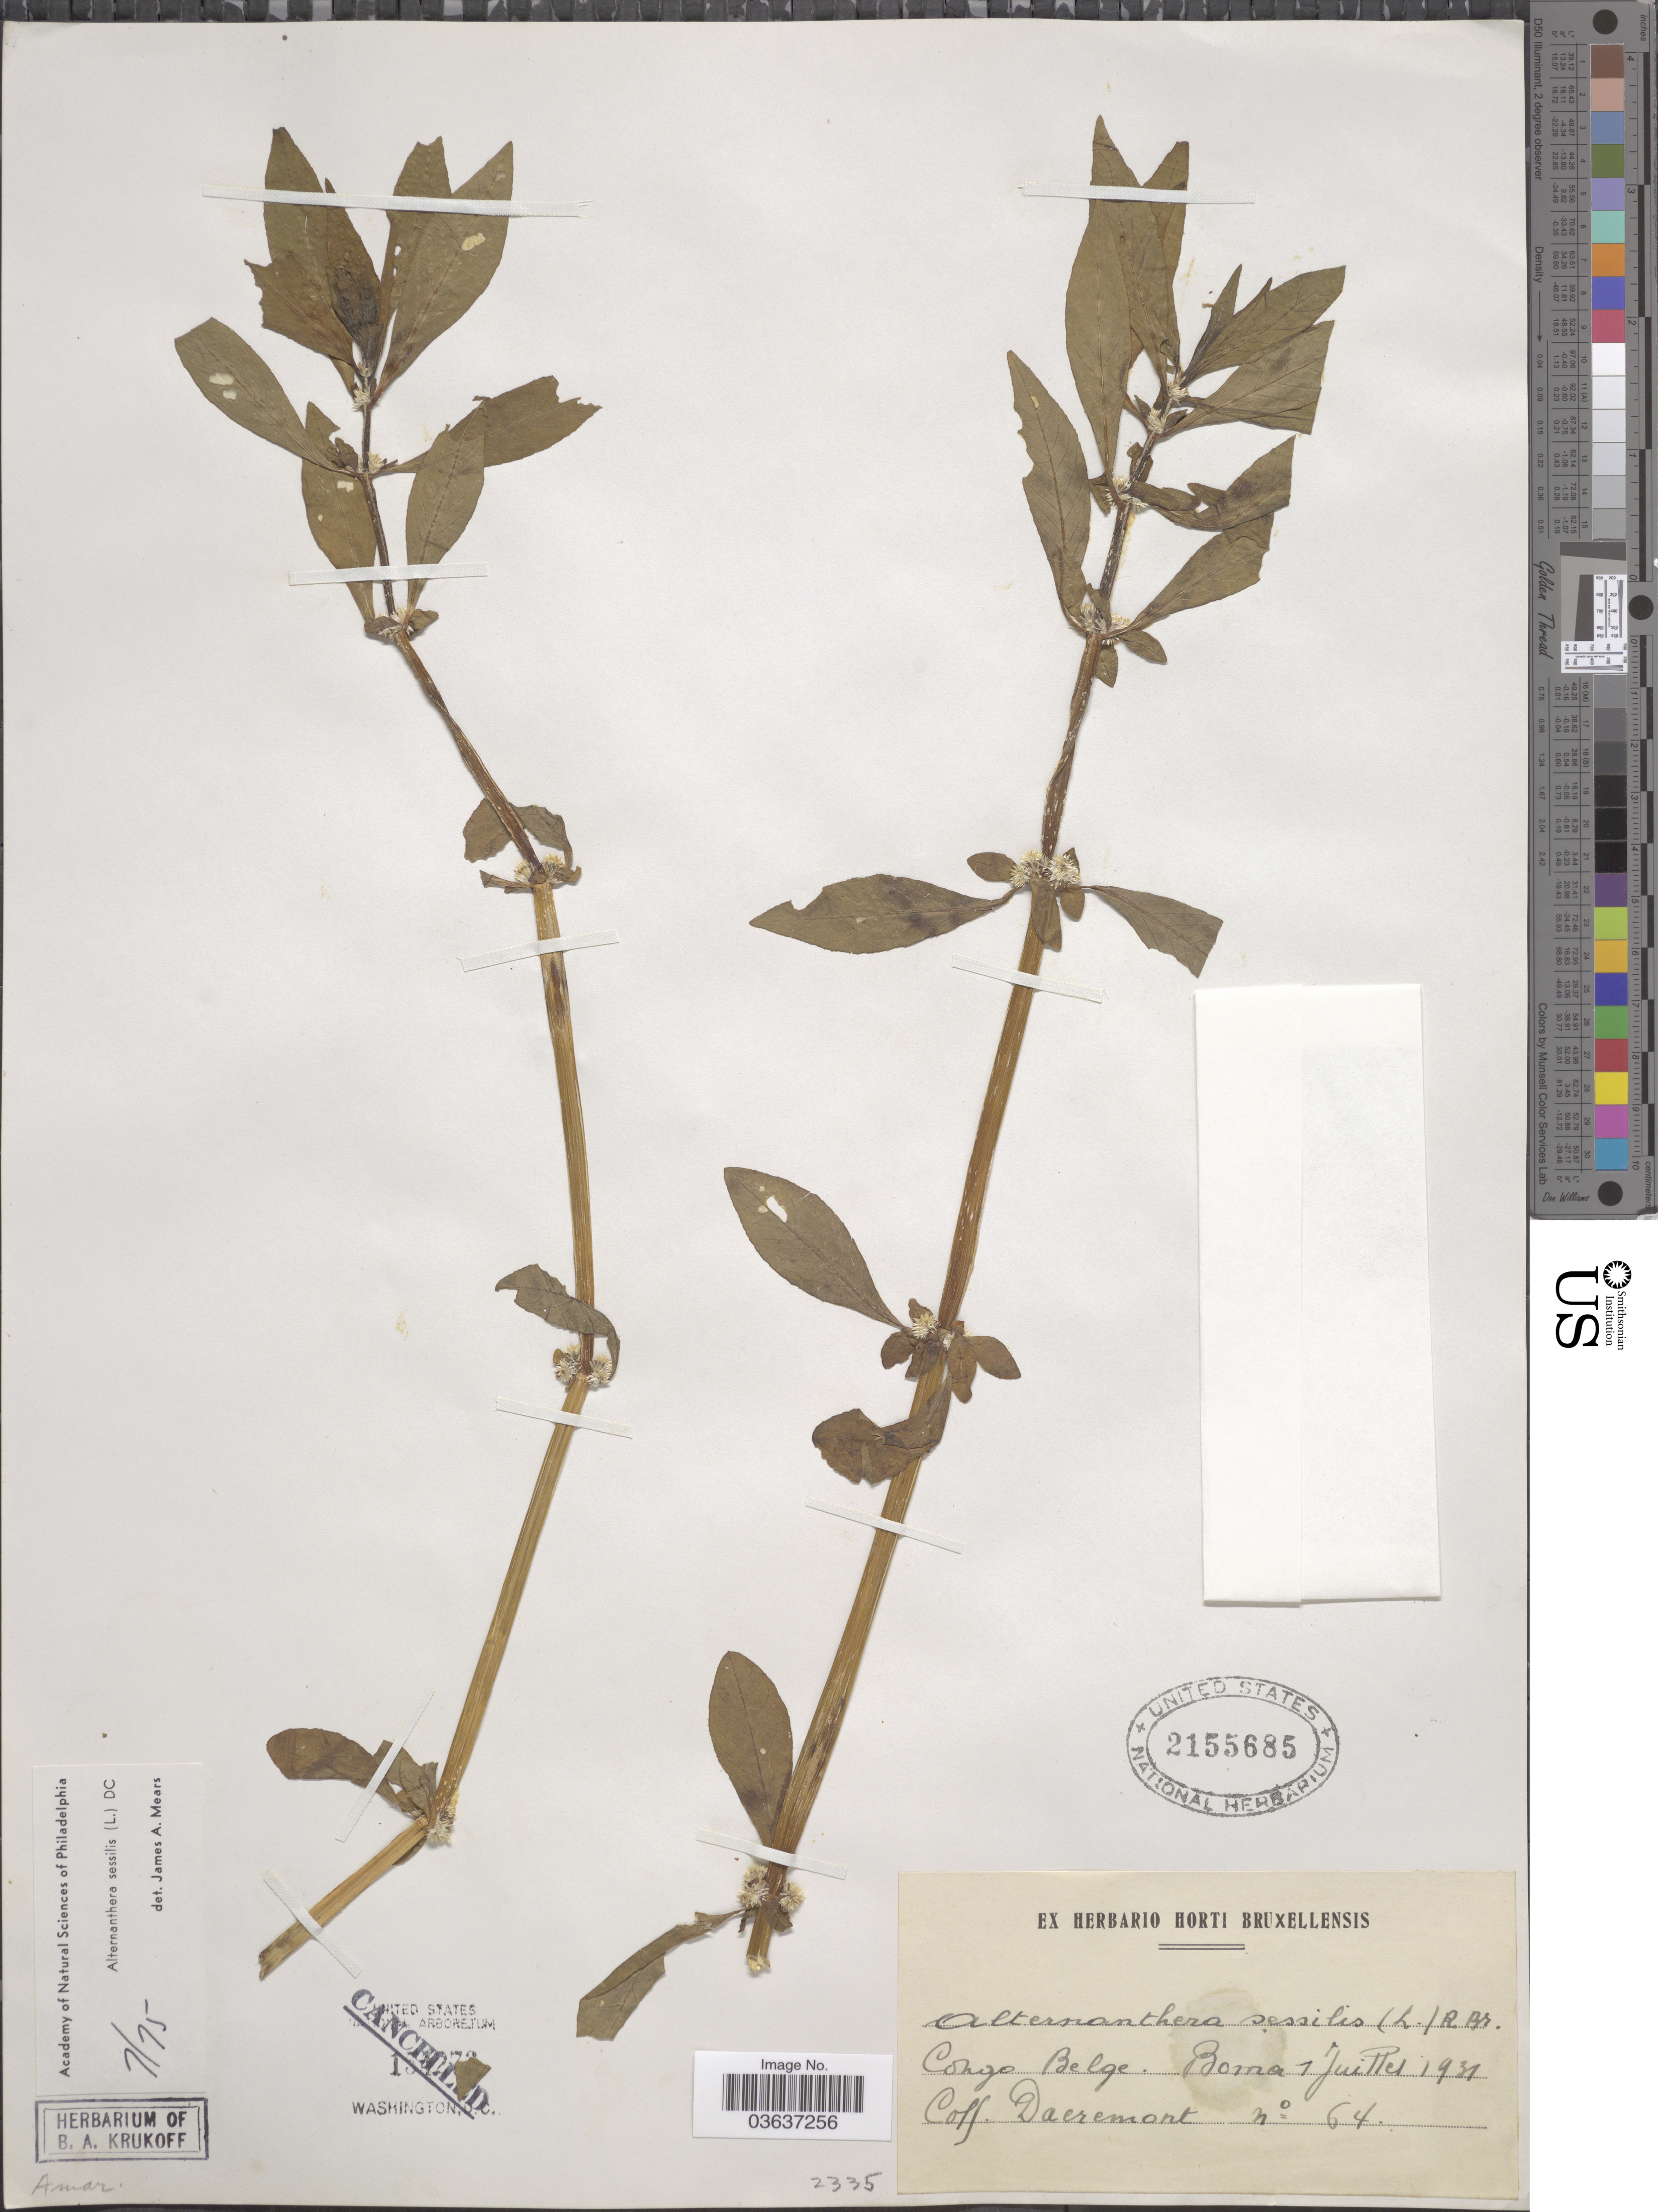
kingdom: Plantae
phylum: Tracheophyta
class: Magnoliopsida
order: Caryophyllales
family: Amaranthaceae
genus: Alternanthera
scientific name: Alternanthera sessilis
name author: (L.) DC.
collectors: -. Dacremont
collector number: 64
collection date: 1931-07-01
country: Congo, Democratic Republic of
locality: Congo Belge. Boma.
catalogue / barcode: US 2155685